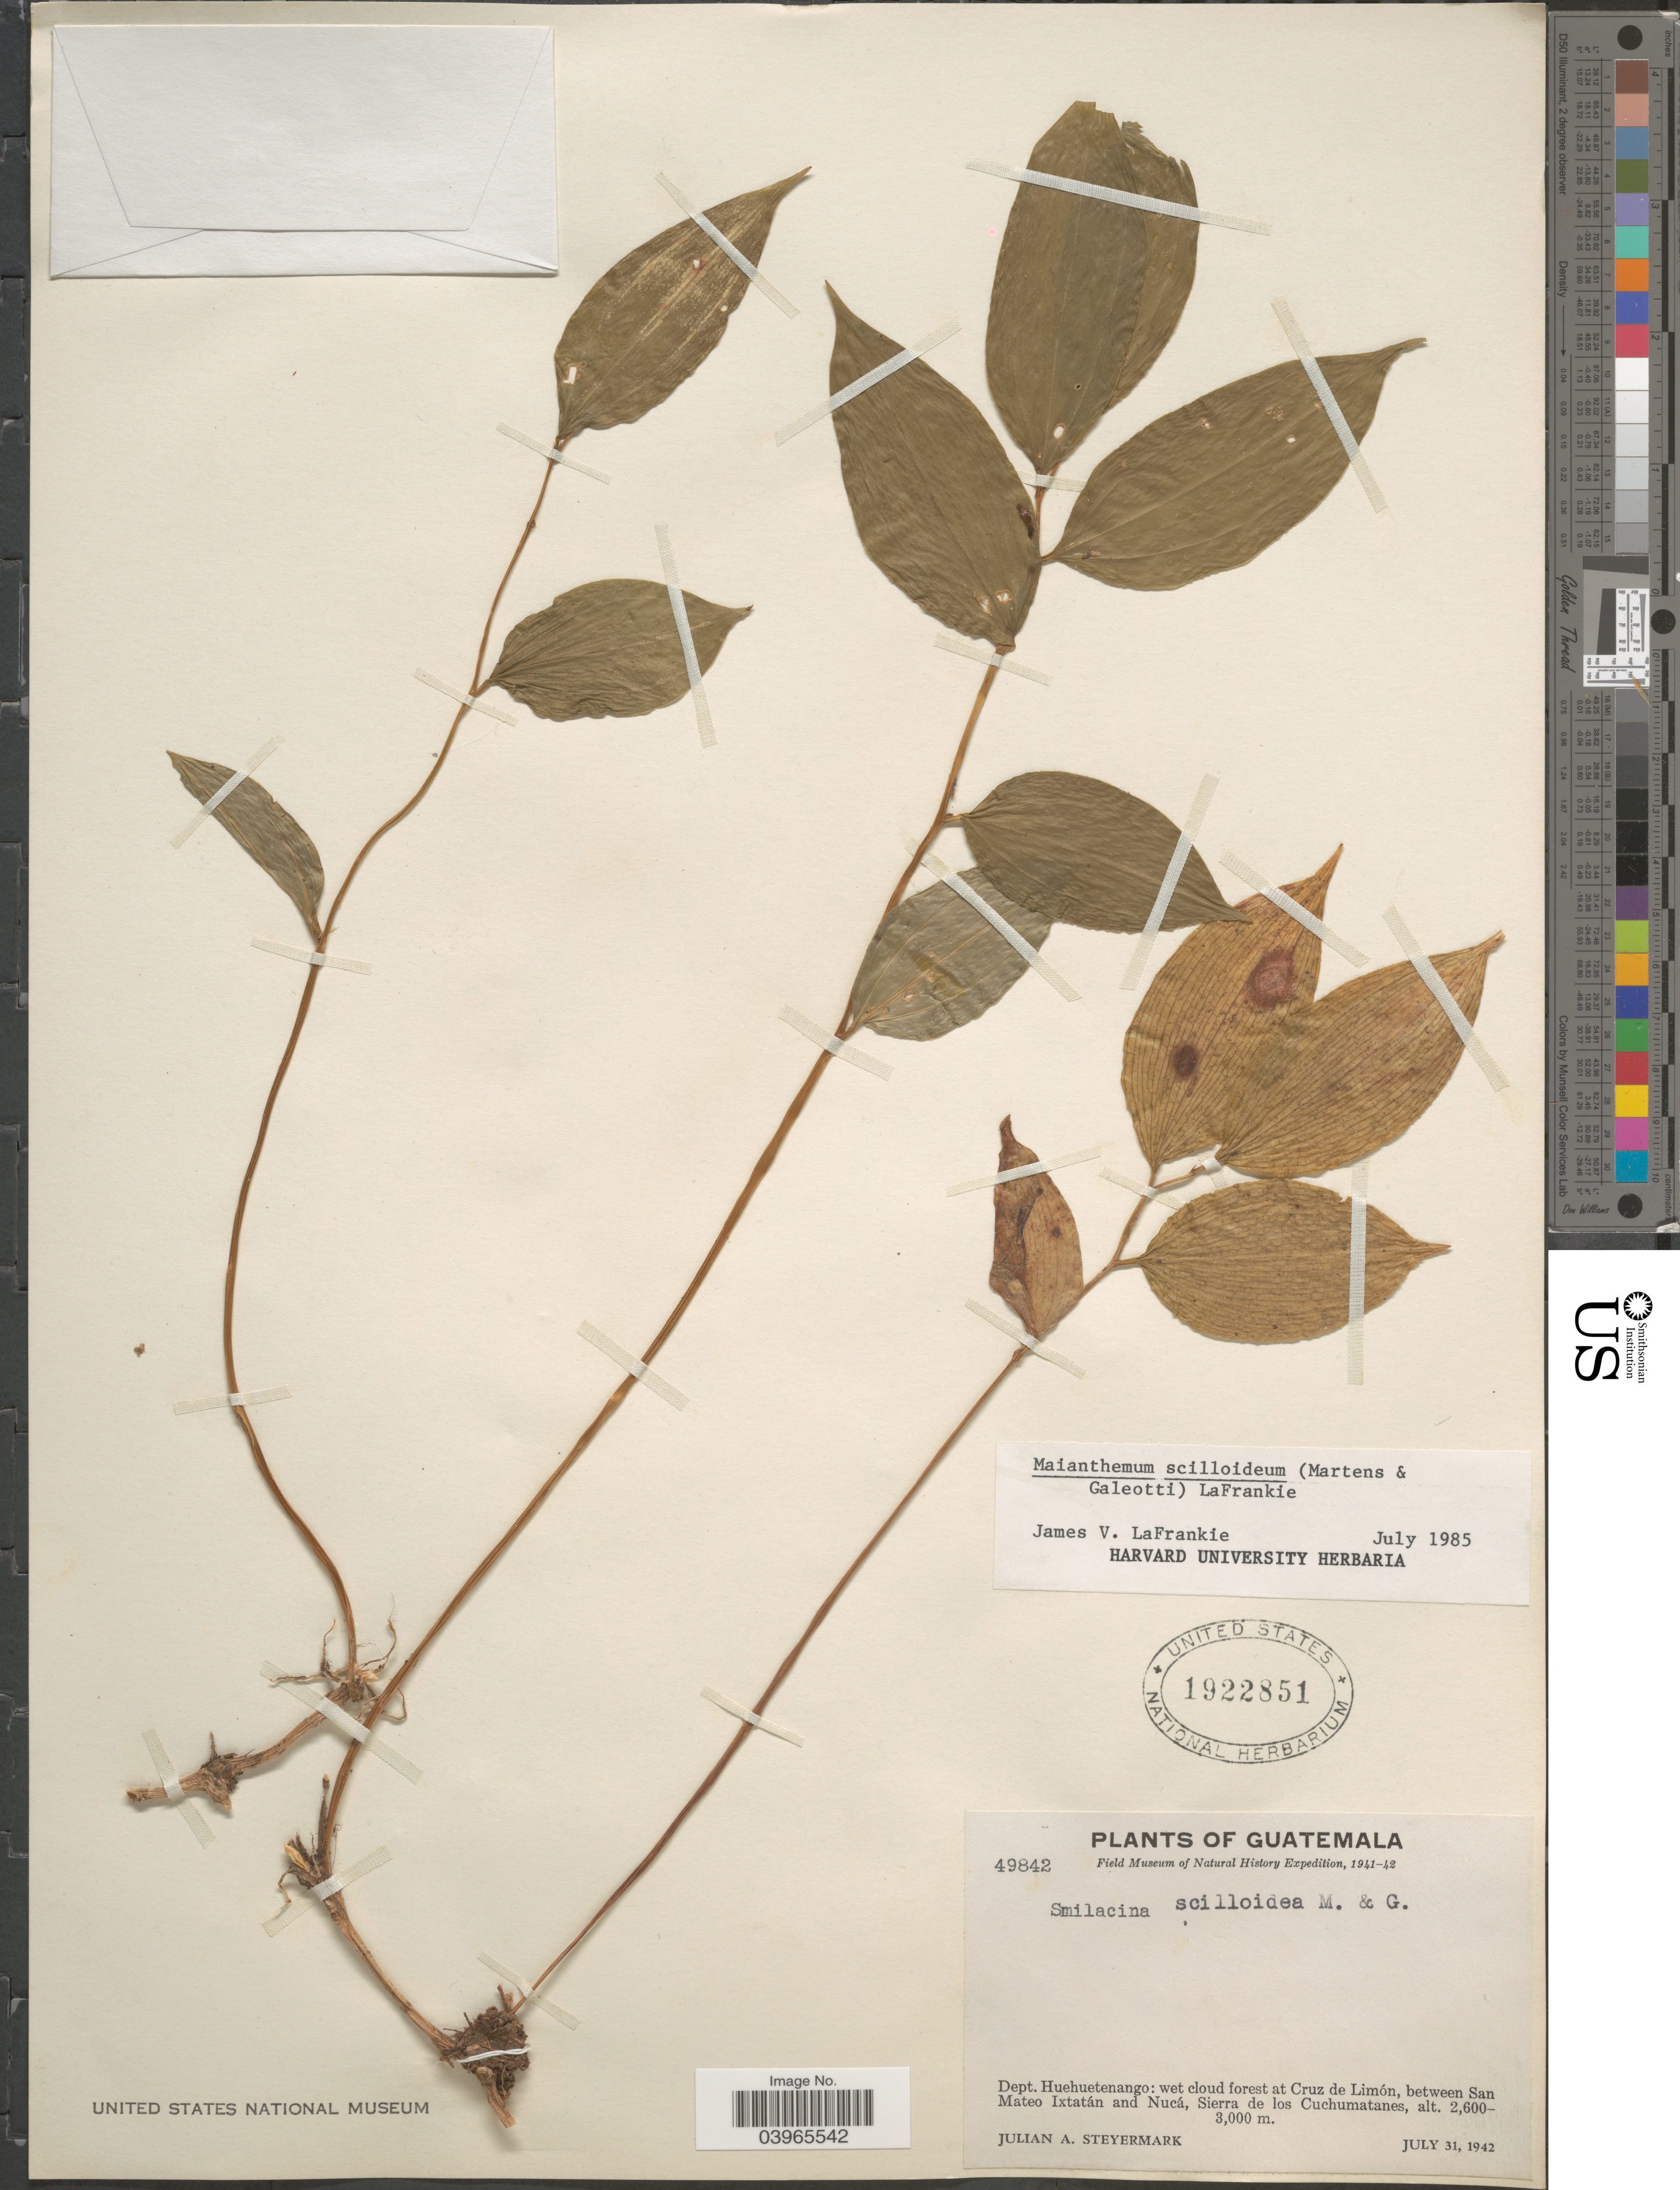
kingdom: Plantae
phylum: Tracheophyta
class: Liliopsida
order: Asparagales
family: Asparagaceae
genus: Maianthemum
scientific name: Maianthemum scilloideum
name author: (M. Martens & Galeotti) LaFrankie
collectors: J. Steyermark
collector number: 49842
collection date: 1942-07-31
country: Guatemala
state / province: Huehuetenango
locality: Dept. Huehuetenango: wet cloud forest at Cruz de Limón, between San Mateo Ixtatán and Nucá, Sierra de los Cuchumatanes.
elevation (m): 2600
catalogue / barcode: US 1922851